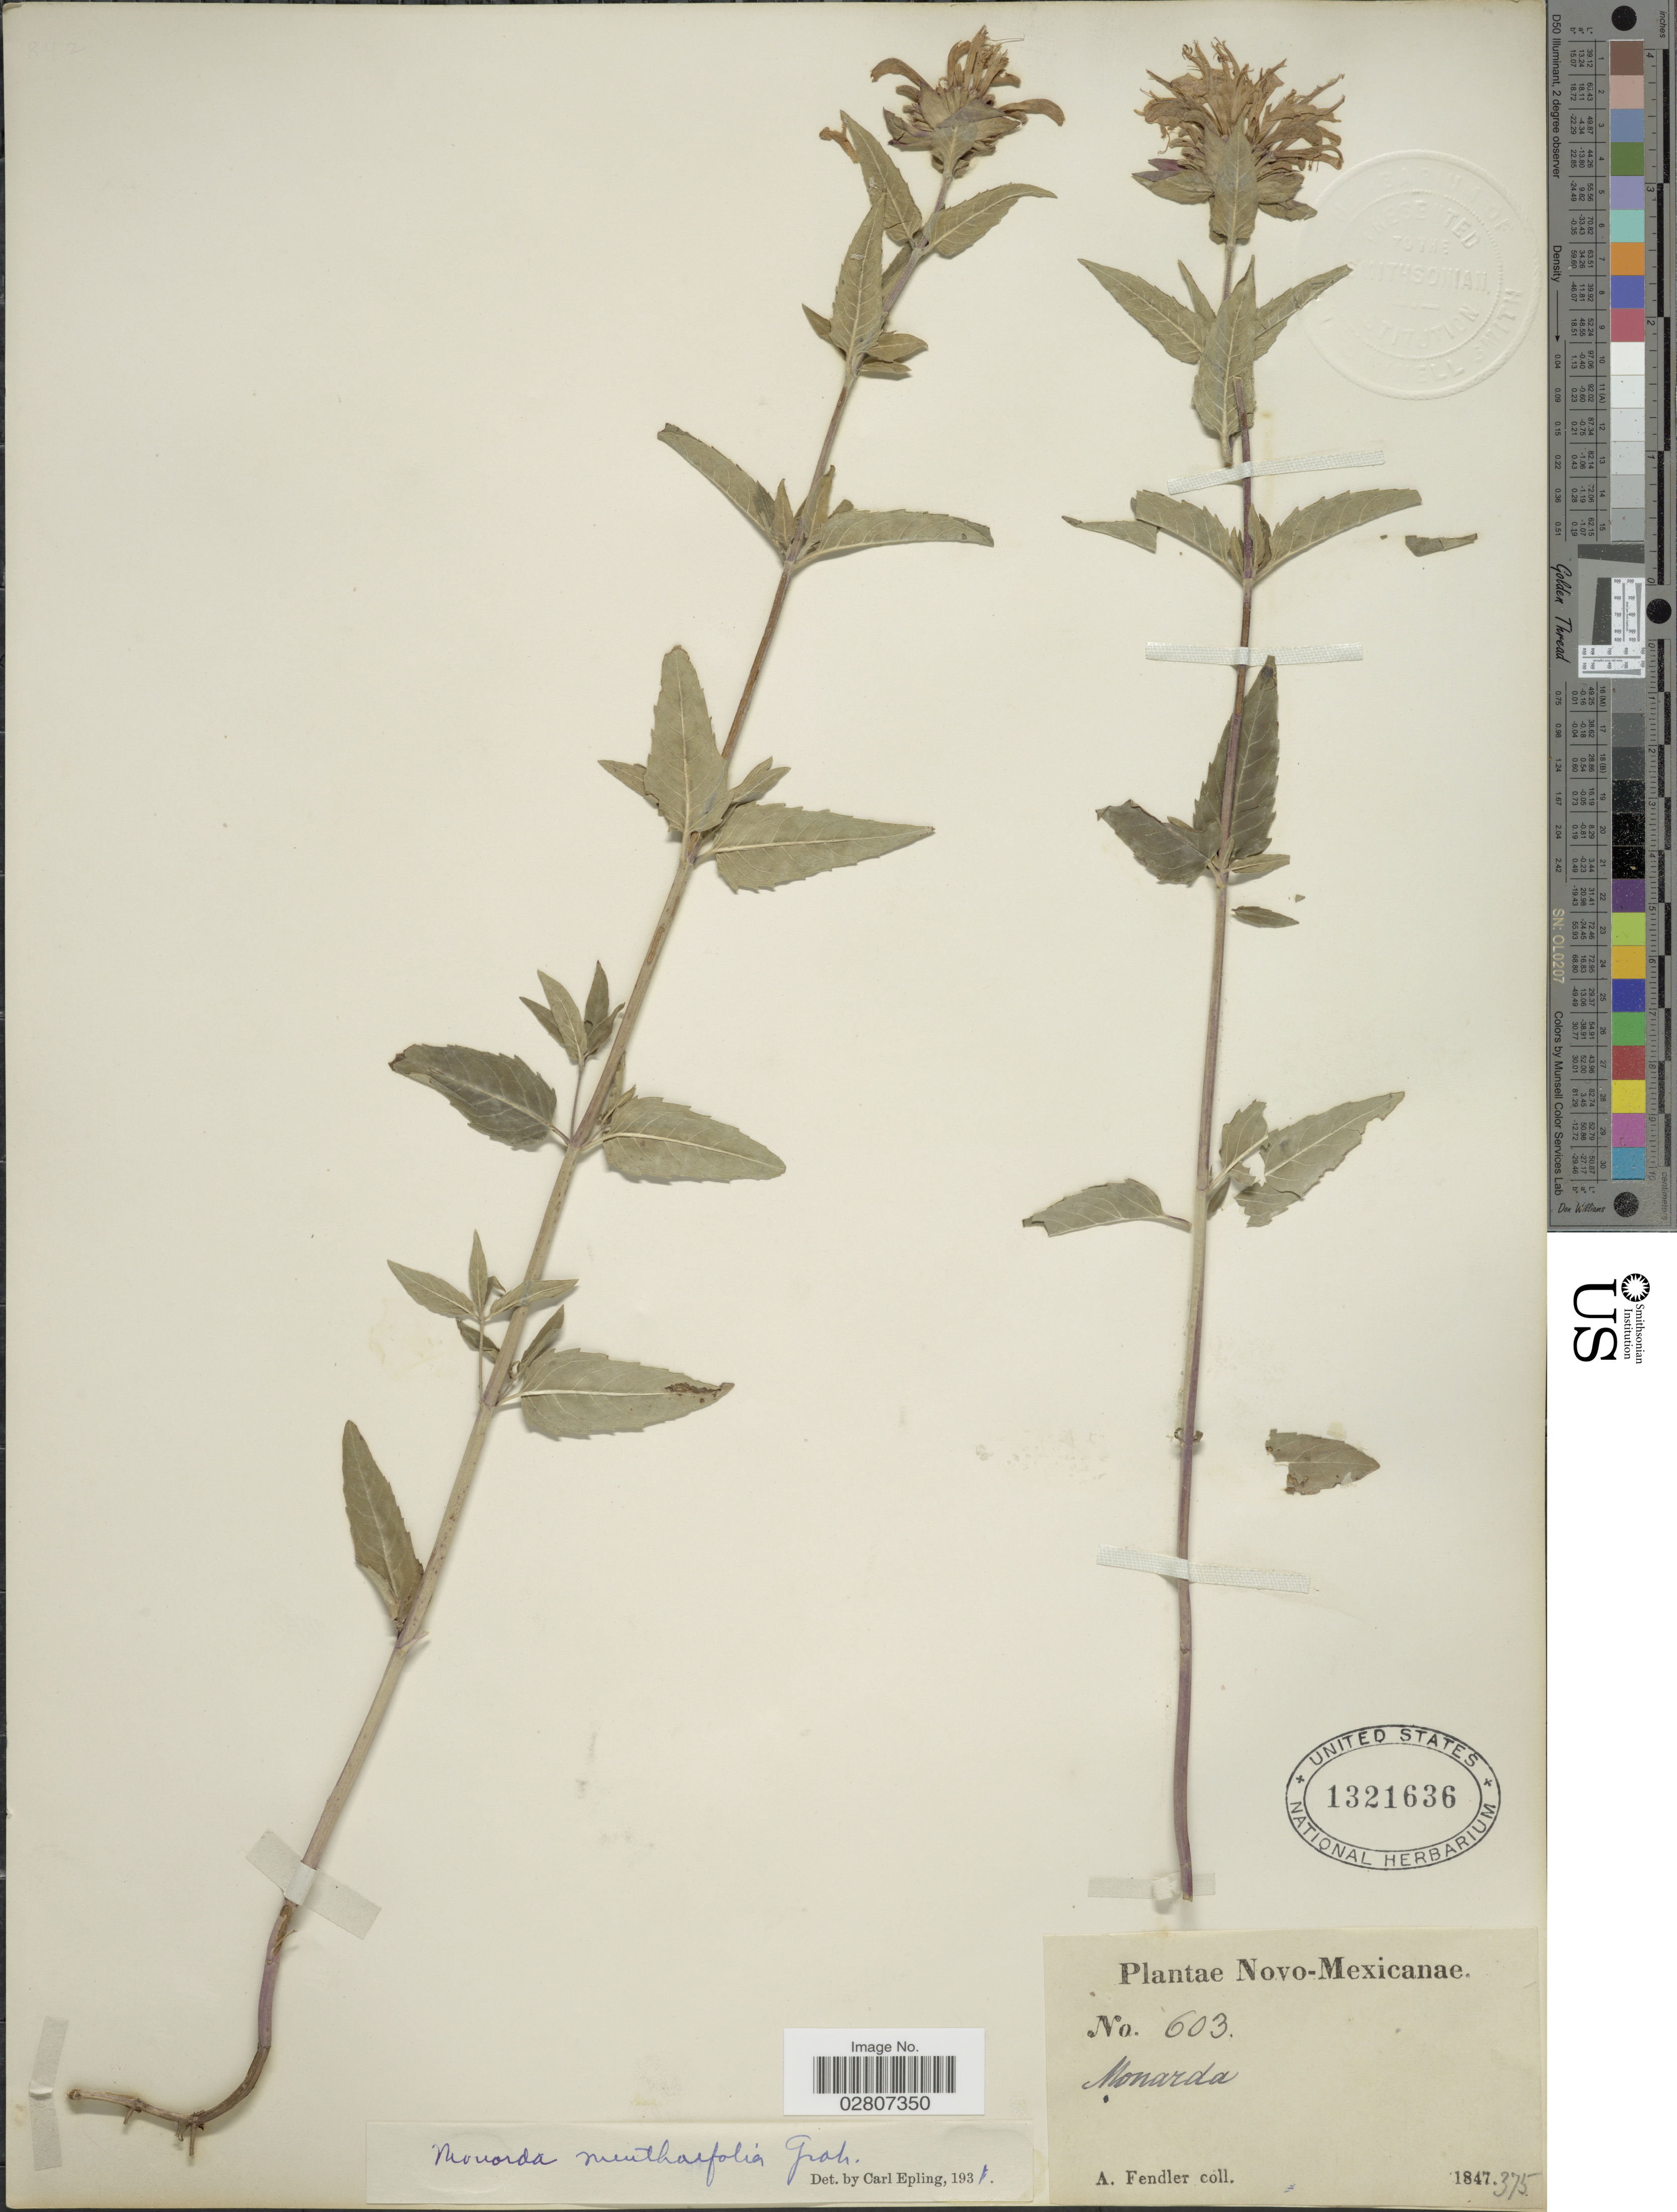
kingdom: Plantae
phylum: Tracheophyta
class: Magnoliopsida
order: Lamiales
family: Lamiaceae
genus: Monarda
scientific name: Monarda fistulosa var. mollis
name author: (L.) L.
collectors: A. Fendler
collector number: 603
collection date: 1847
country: United States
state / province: New Mexico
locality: Novo-Mexicanae.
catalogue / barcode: US 1321636